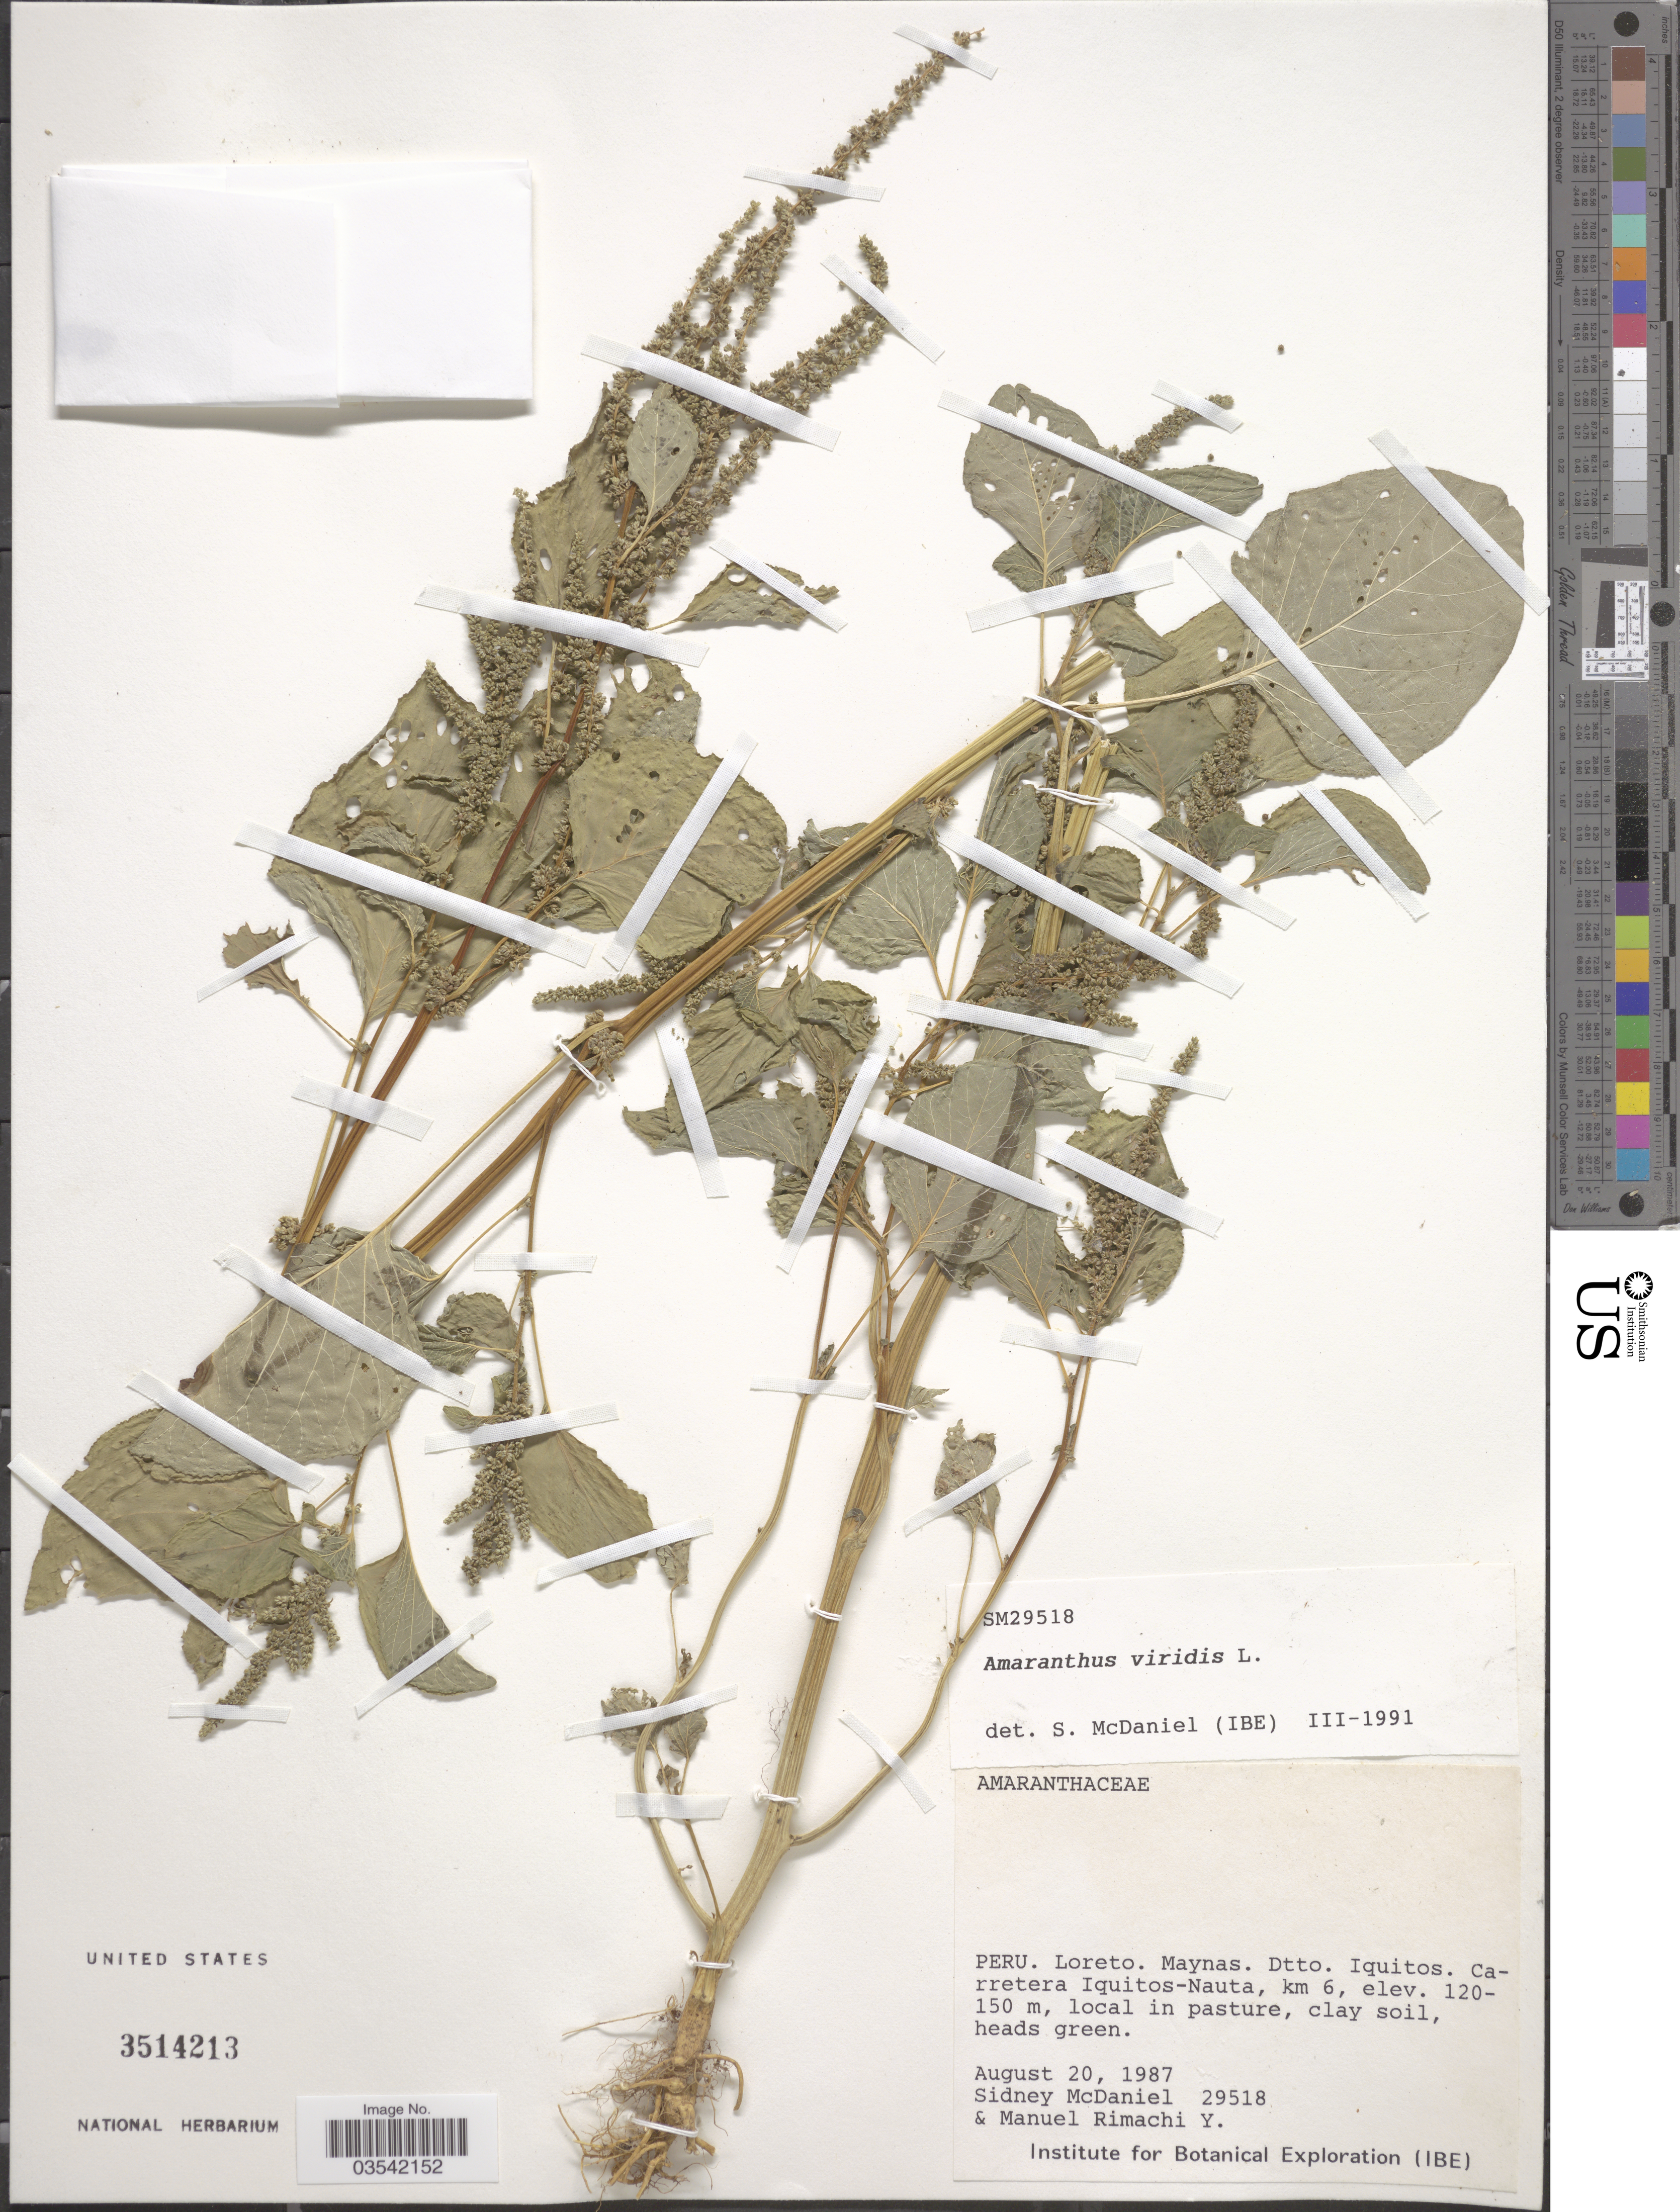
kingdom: Plantae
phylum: Tracheophyta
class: Magnoliopsida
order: Caryophyllales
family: Amaranthaceae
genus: Amaranthus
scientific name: Amaranthus viridis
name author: L.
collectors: S. McDaniel & M. Rimachi Y.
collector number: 29518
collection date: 1987-08-20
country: Peru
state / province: Loreto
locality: Maynas, Dtto. Iquitos. Carretera Iquitos-Nauta, km 6.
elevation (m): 150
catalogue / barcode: US 3514213